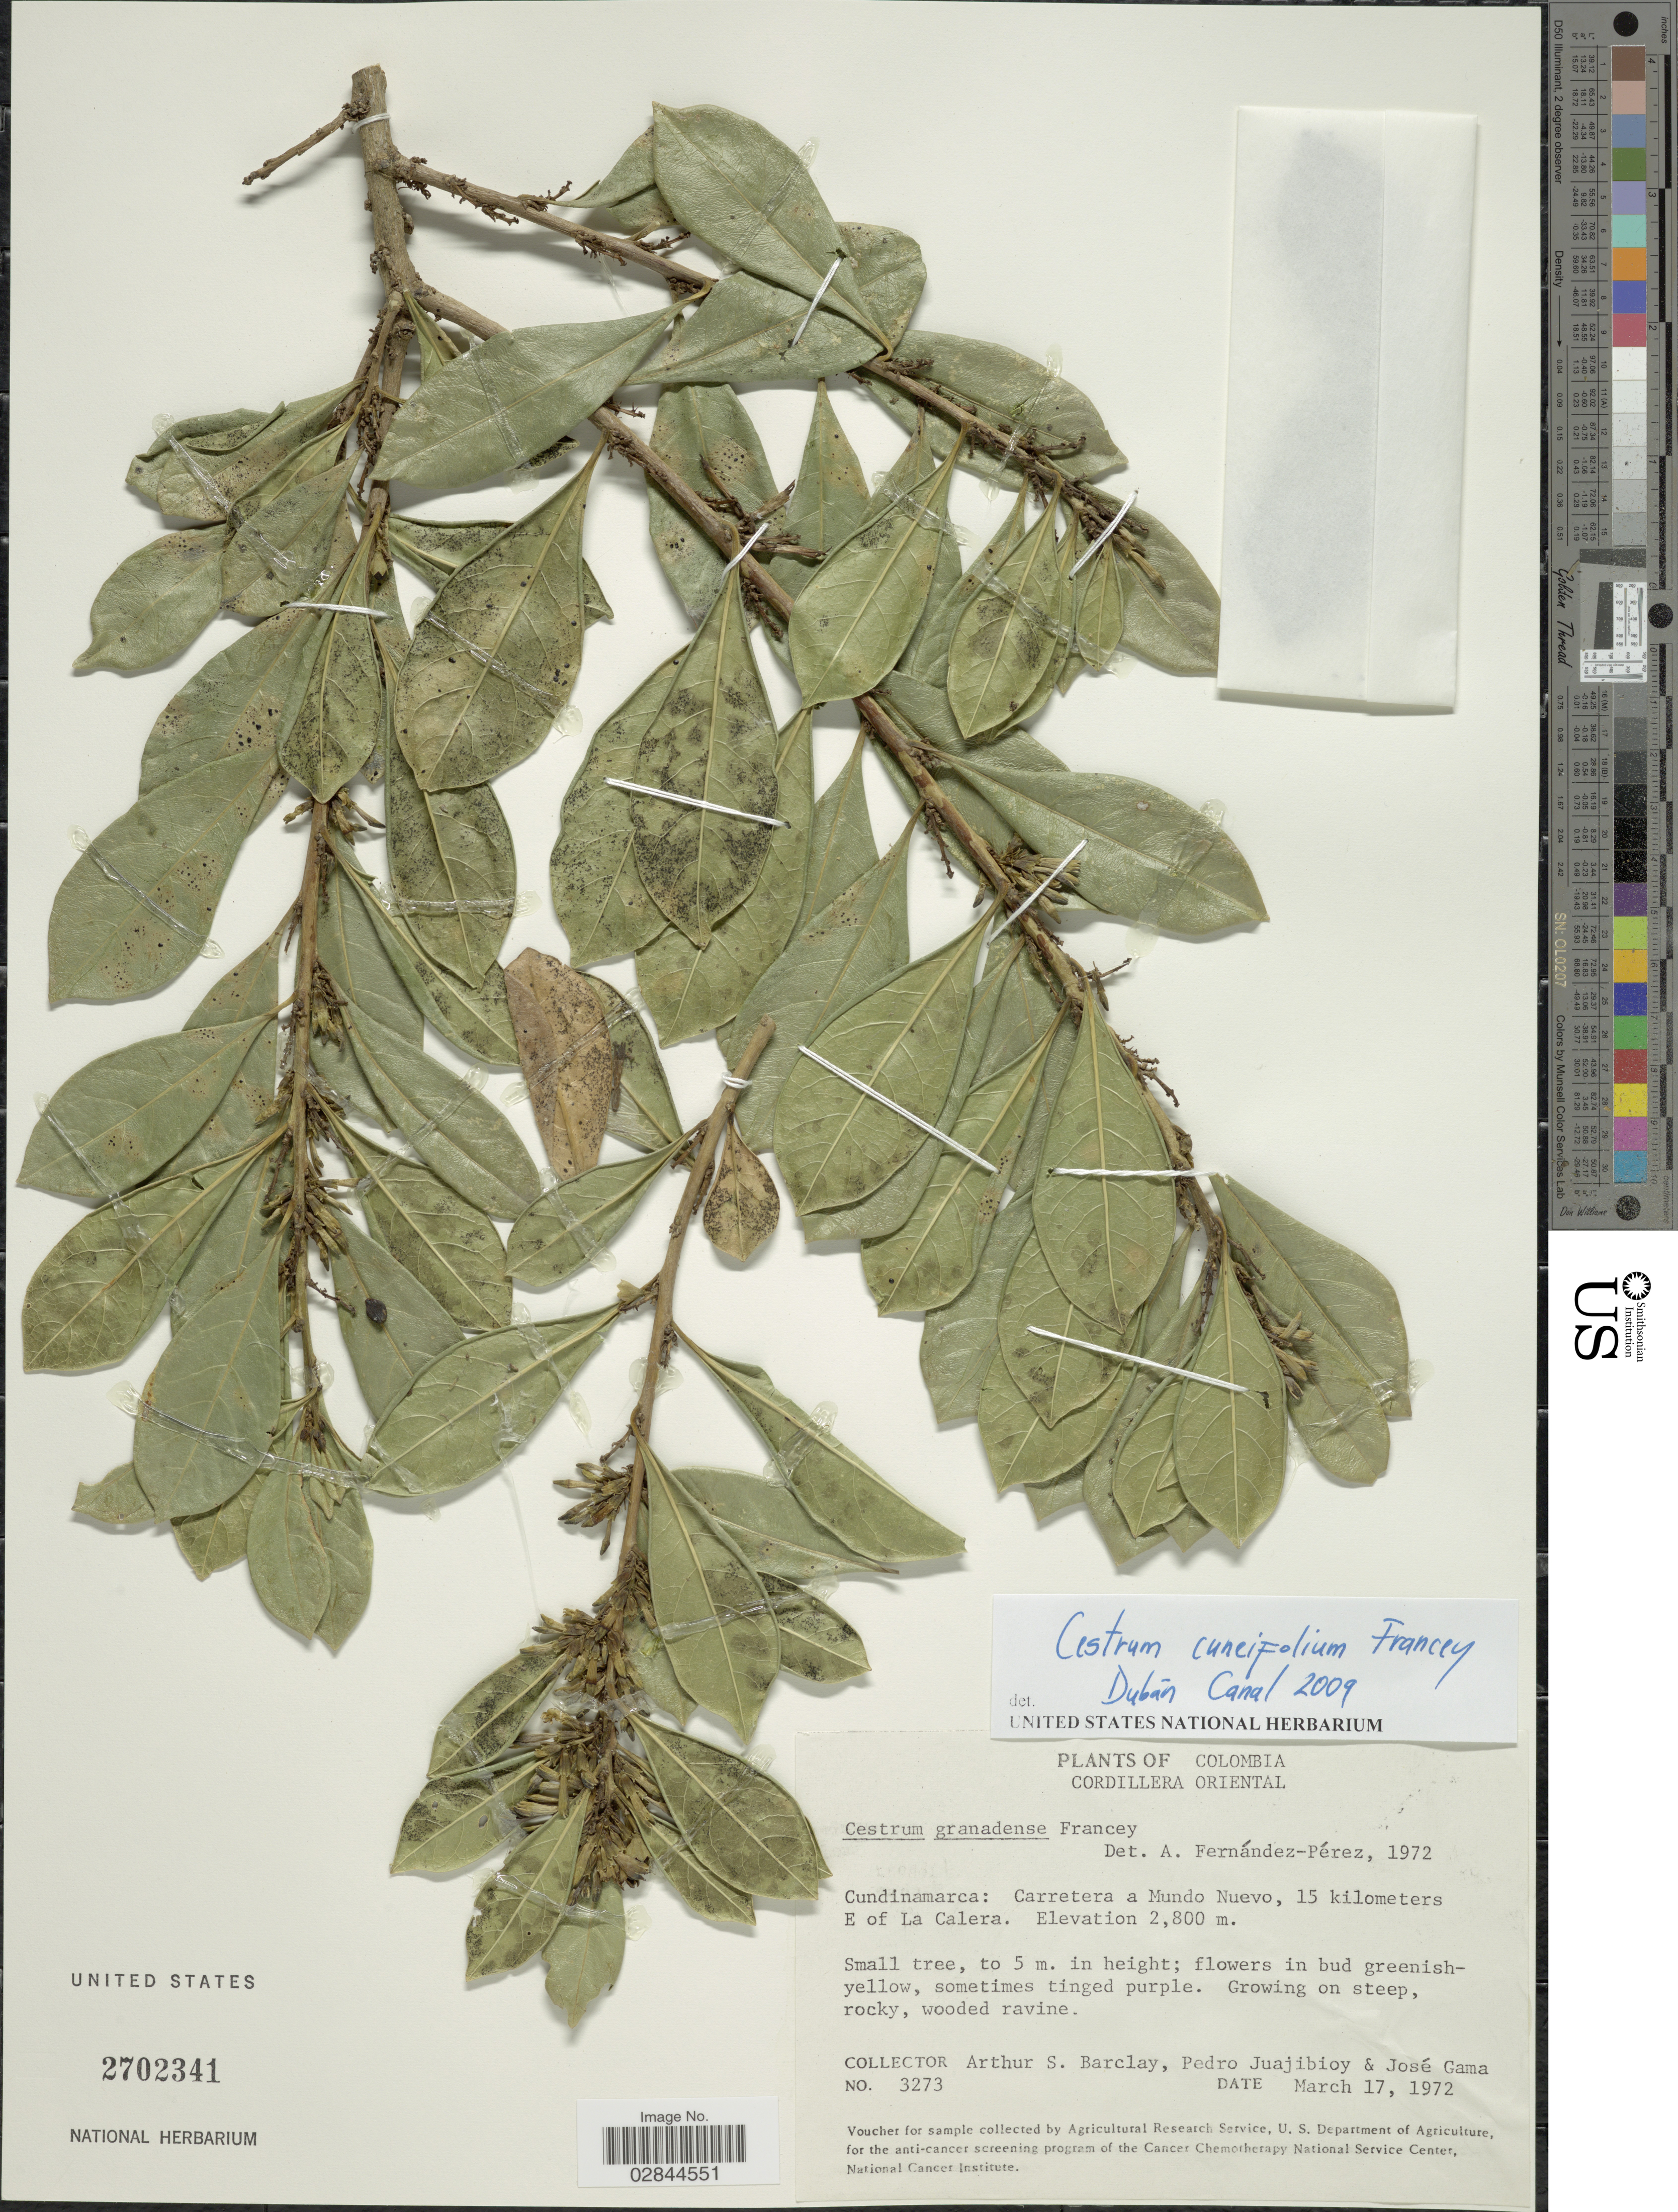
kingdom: Plantae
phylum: Tracheophyta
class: Magnoliopsida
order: Solanales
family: Solanaceae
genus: Cestrum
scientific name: Cestrum cuneifolium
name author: Francey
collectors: A. S. Barclay, P. Juajibioy & J. Gama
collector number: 3273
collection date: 1972-03-17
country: Colombia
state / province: Cundinamarca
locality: Cordillera Oriental. Carretera a Mundo Nuevo, 15 kilometers E of La Calera.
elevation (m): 2800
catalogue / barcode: US 2702341